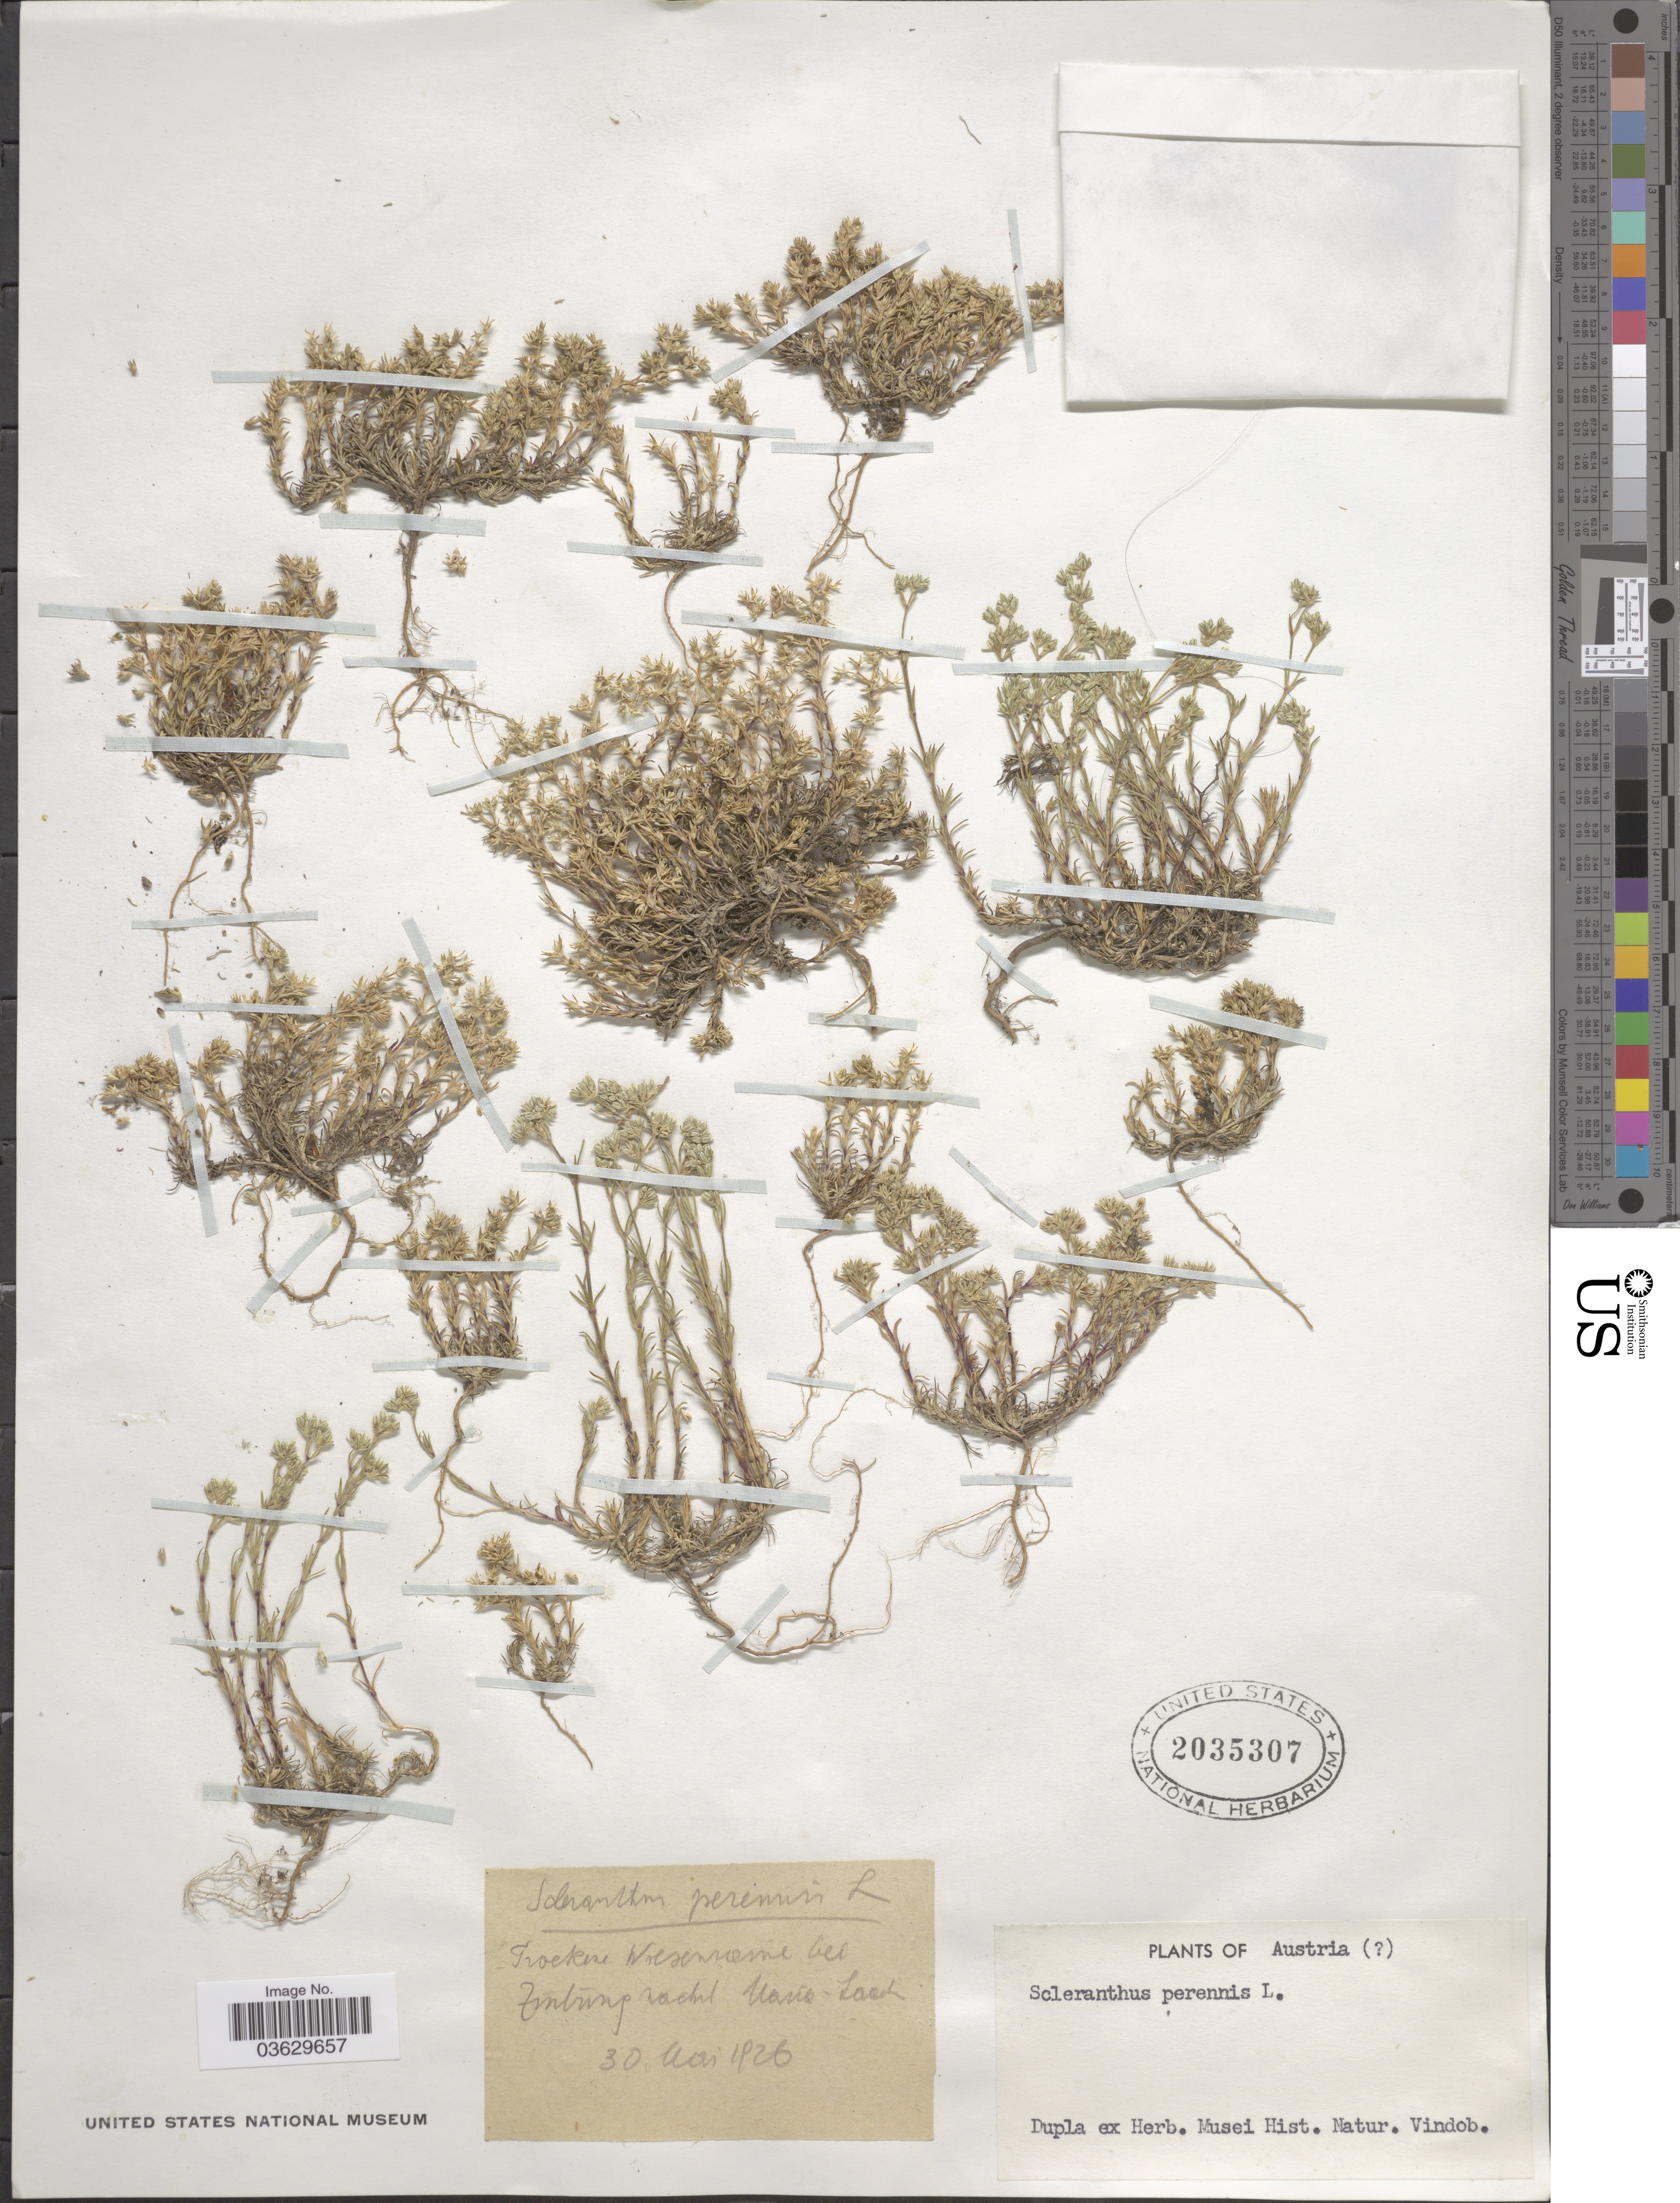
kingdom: Plantae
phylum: Tracheophyta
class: Magnoliopsida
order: Caryophyllales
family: Caryophyllaceae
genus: Scleranthus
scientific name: Scleranthus perennis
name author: L.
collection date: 1926-05-30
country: Austria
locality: Troekene Kresenname bei Zintrup nachil Uarie-Lach. [interpreted]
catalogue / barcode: US 2035307